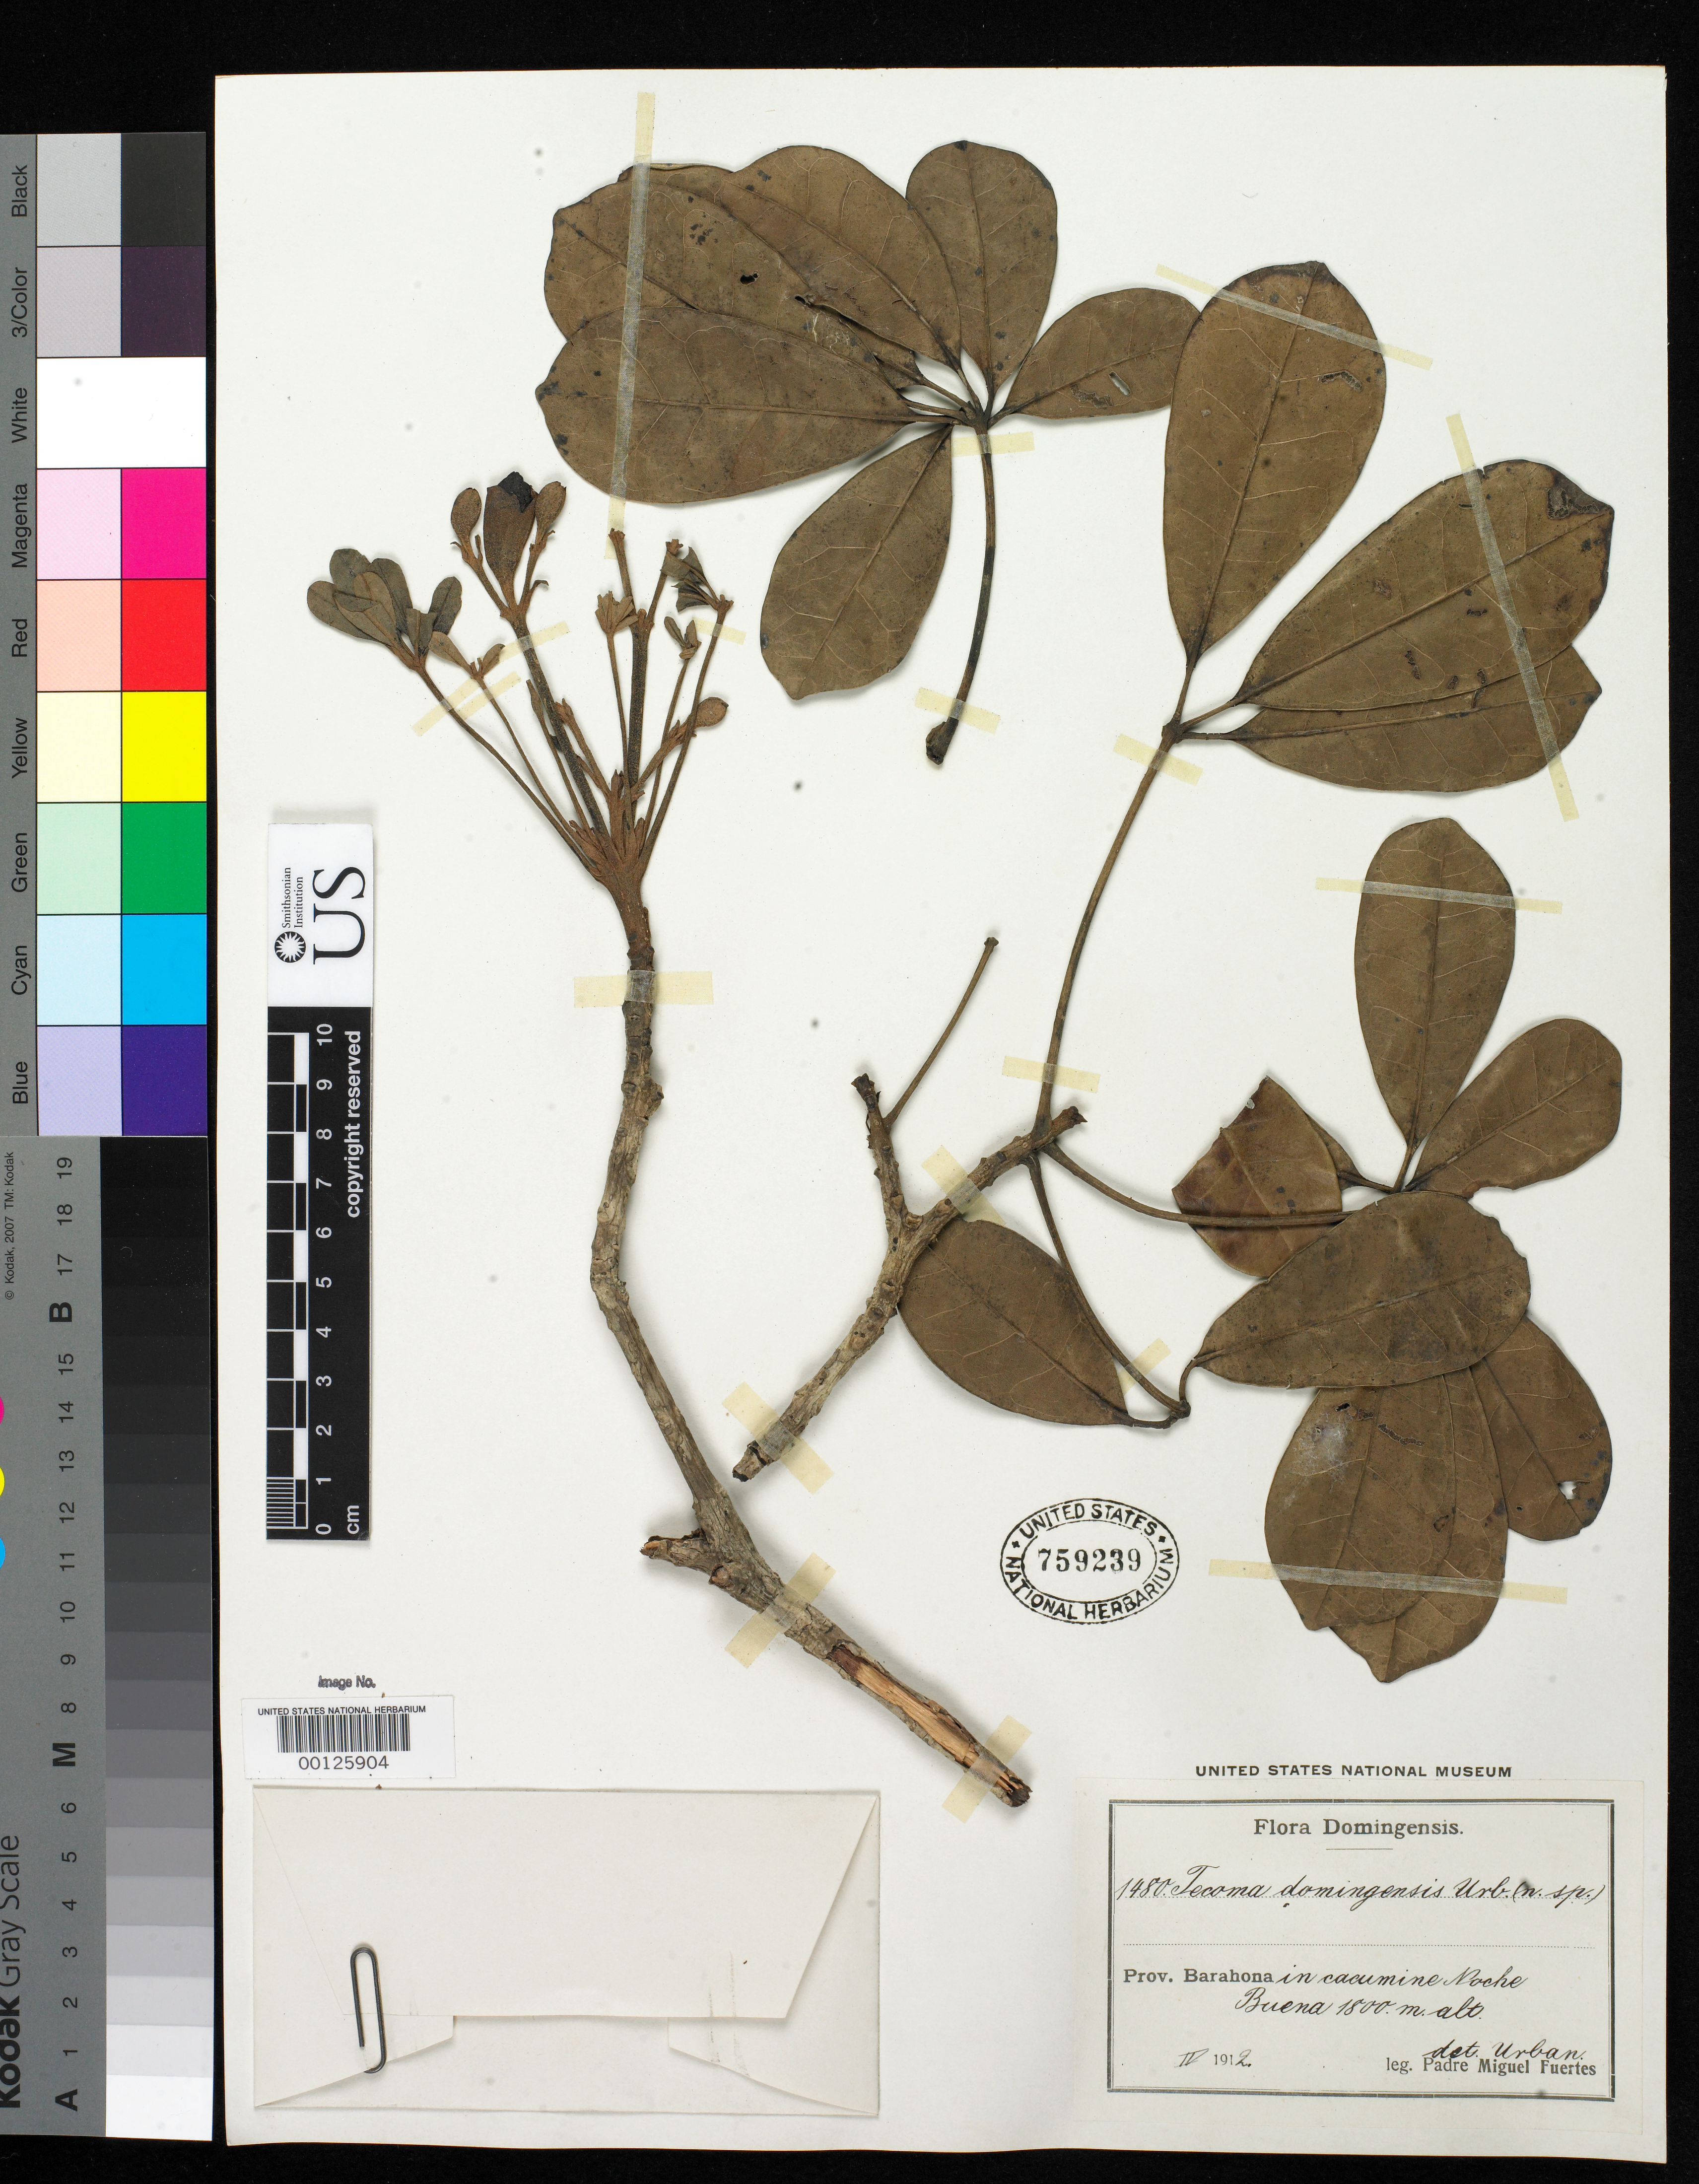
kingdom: Plantae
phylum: Tracheophyta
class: Magnoliopsida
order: Lamiales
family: Bignoniaceae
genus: Tecoma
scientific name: Tecoma domingensis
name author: Urb.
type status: Isotype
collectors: M. D. Fuertes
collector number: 1480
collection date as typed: Apr 1912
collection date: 1912-04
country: Dominican Republic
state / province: Barahona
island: Hispaniola Island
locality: Noche Buena.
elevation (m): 1800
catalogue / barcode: US 759239